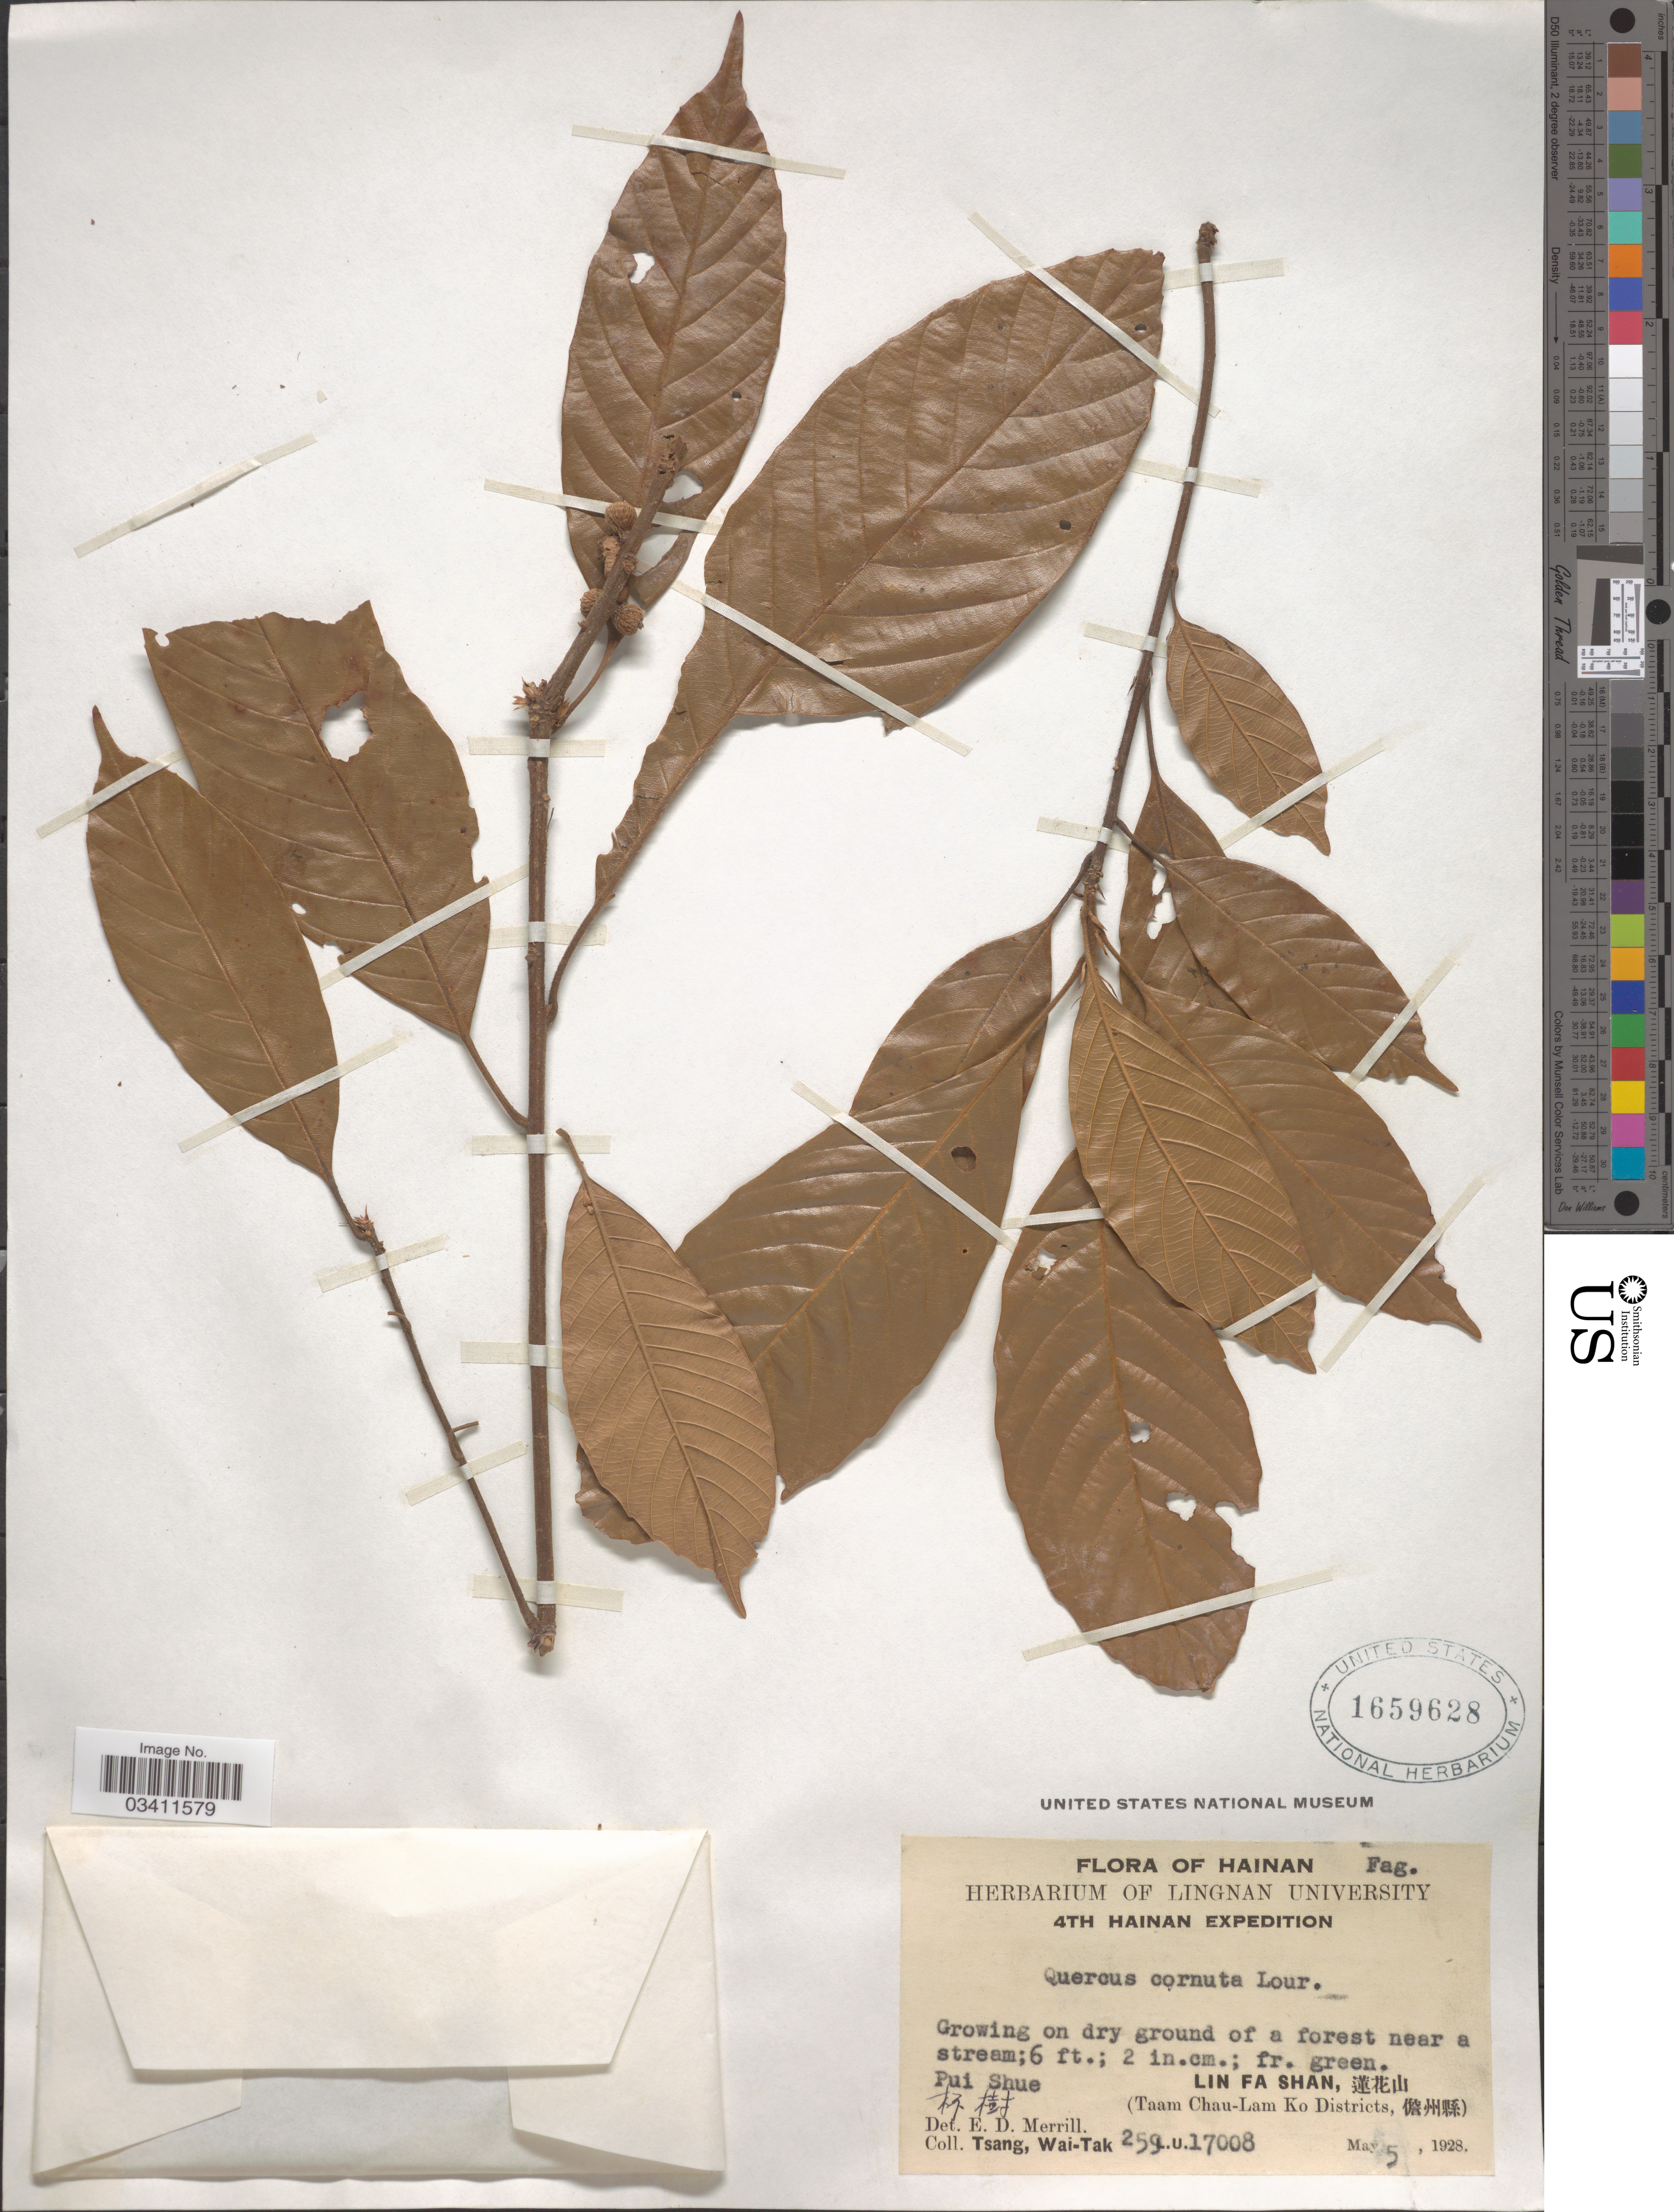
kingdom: Plantae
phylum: Tracheophyta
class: Magnoliopsida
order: Fagales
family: Fagaceae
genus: Quercus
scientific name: Quercus cornuta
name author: Lour.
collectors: W. T. Tsang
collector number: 259L.U.17008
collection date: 1928-05-05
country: China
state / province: Hainan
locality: near a stream. Pui Shue. Lin Fa Shan, (Taam Chau-Lam Ko Districts.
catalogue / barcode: US 1659628